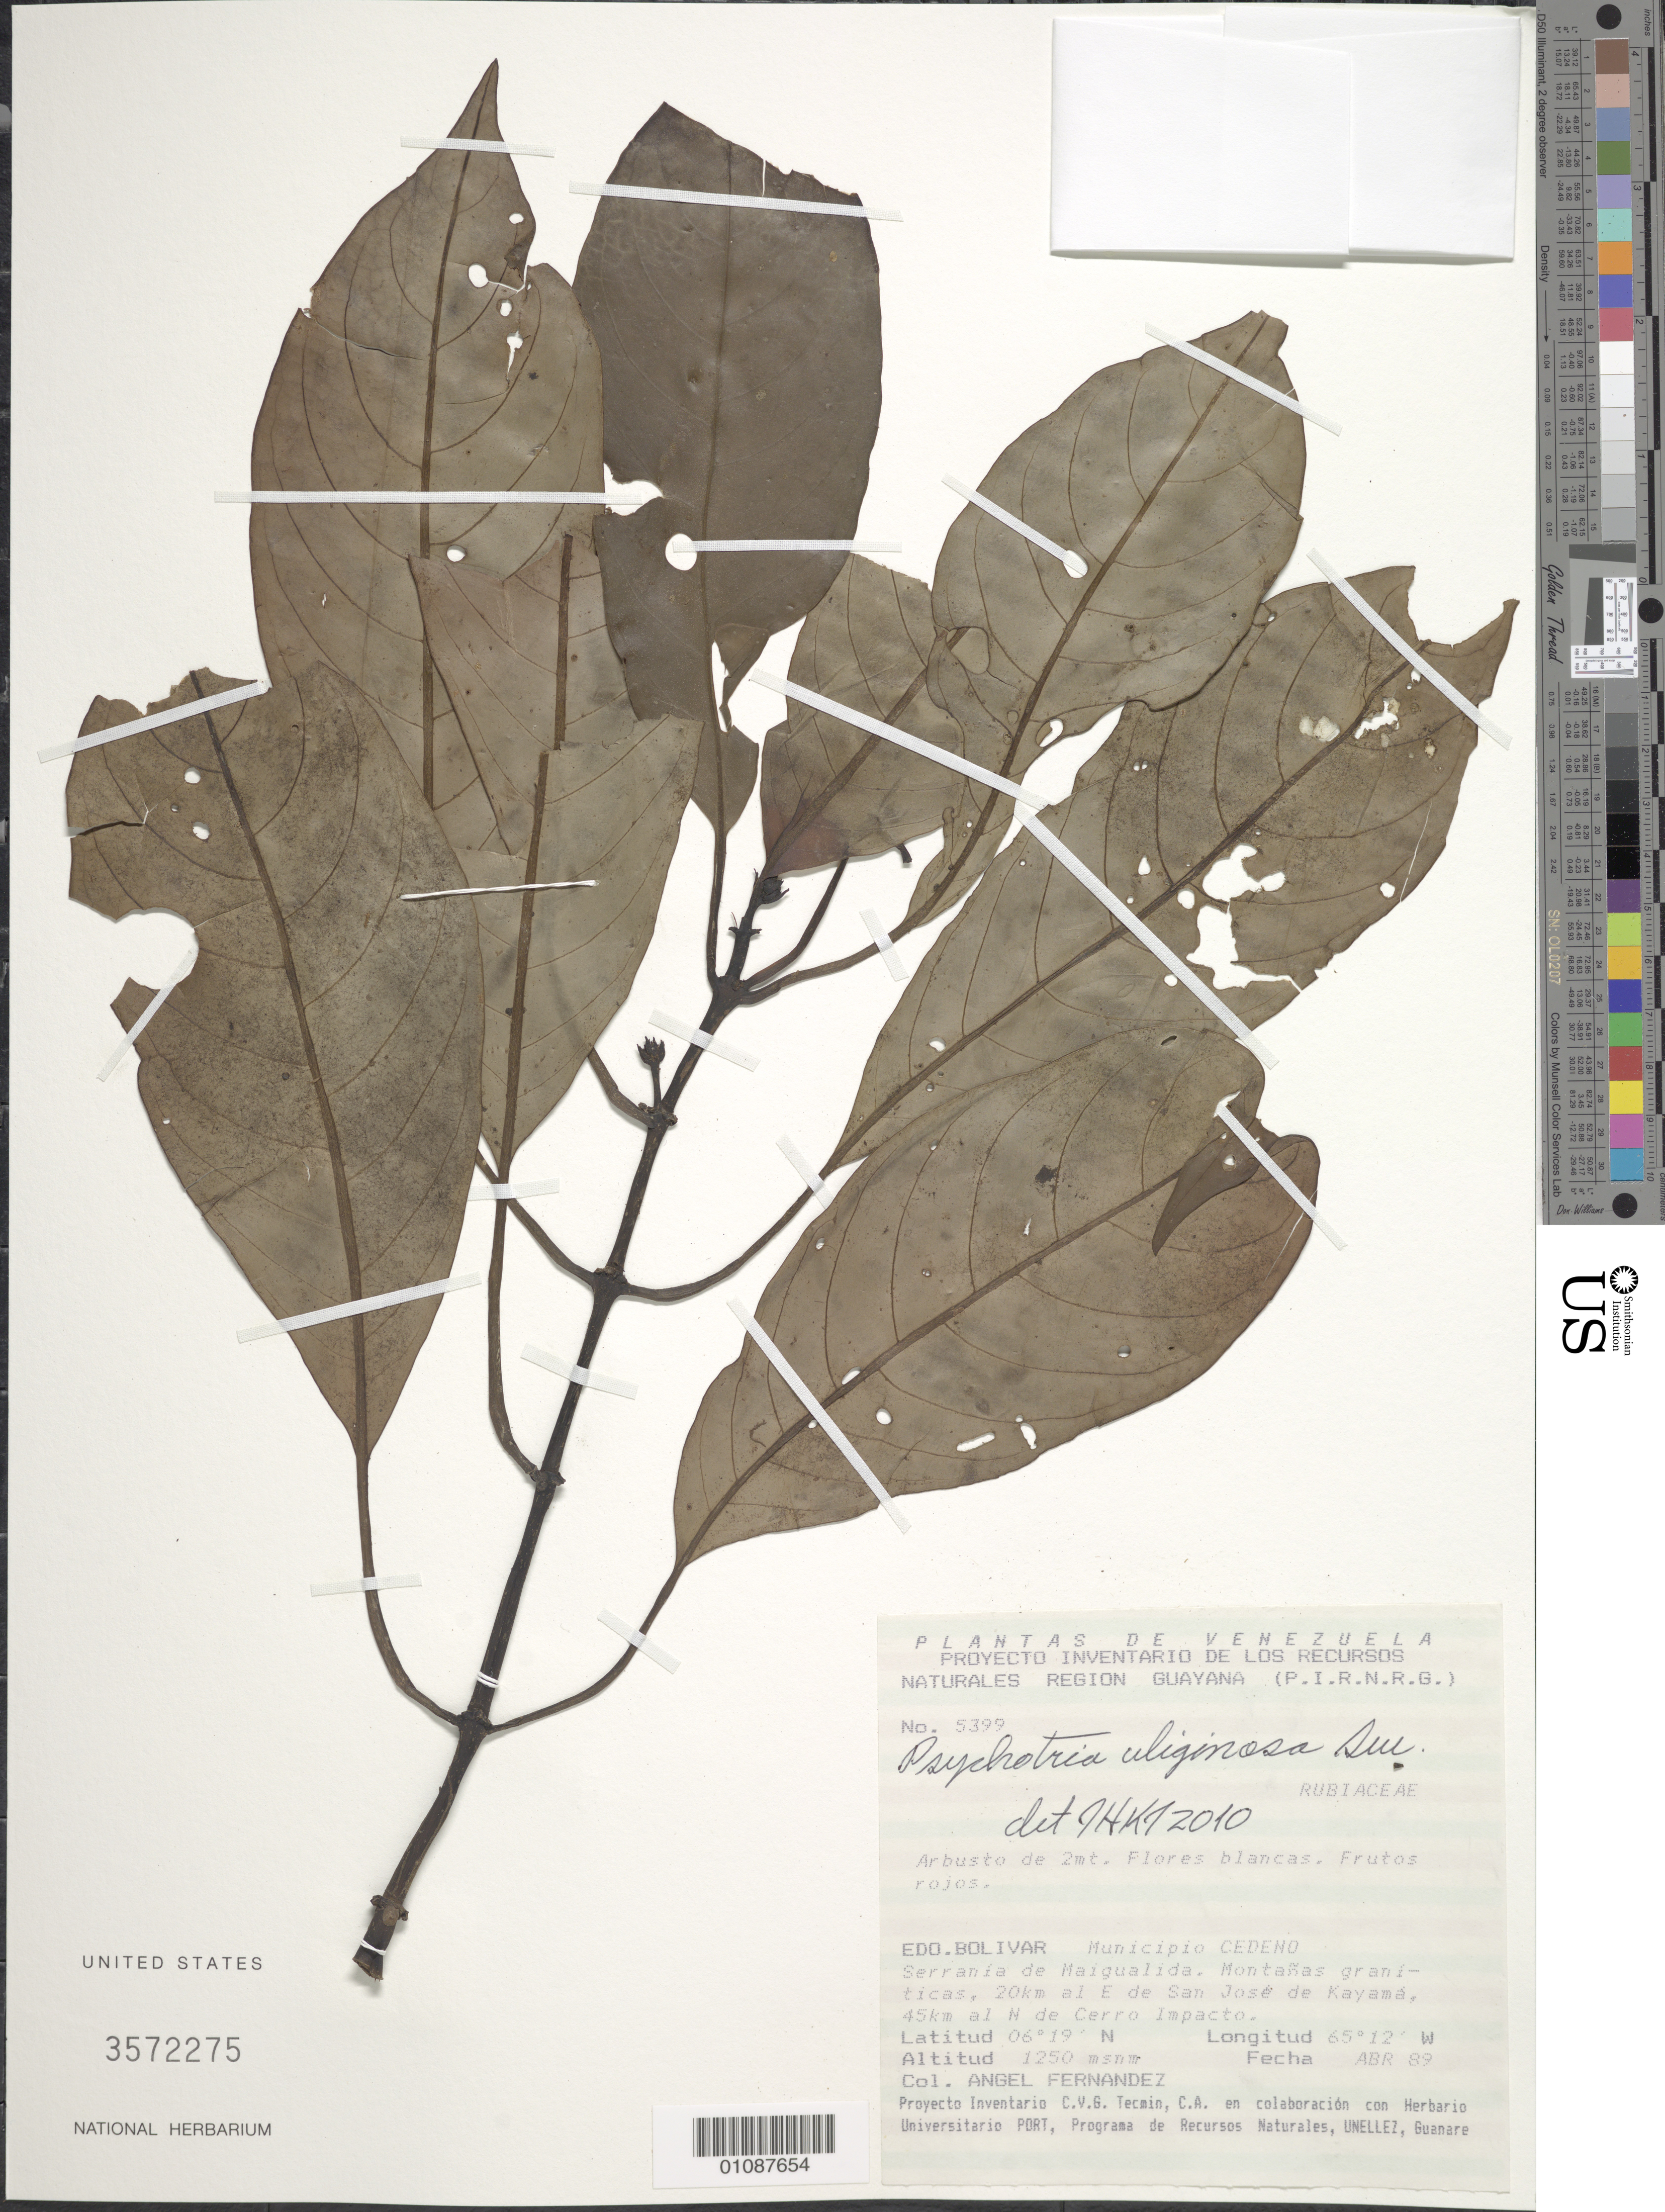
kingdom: Plantae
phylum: Tracheophyta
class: Magnoliopsida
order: Gentianales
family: Rubiaceae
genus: Psychotria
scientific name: Psychotria uliginosa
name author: Sw.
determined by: Kirkbride, J. H.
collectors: A. Fernández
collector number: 5399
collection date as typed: Apr-89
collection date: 1989-04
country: Venezuela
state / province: Bolívar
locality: Mun. Cedeño, Serrania de Maigualida, 20 km E de San José de Kayamá, 45 km N de Cerro Impacto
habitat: Montanas graniticas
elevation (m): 1250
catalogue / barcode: US 3572275